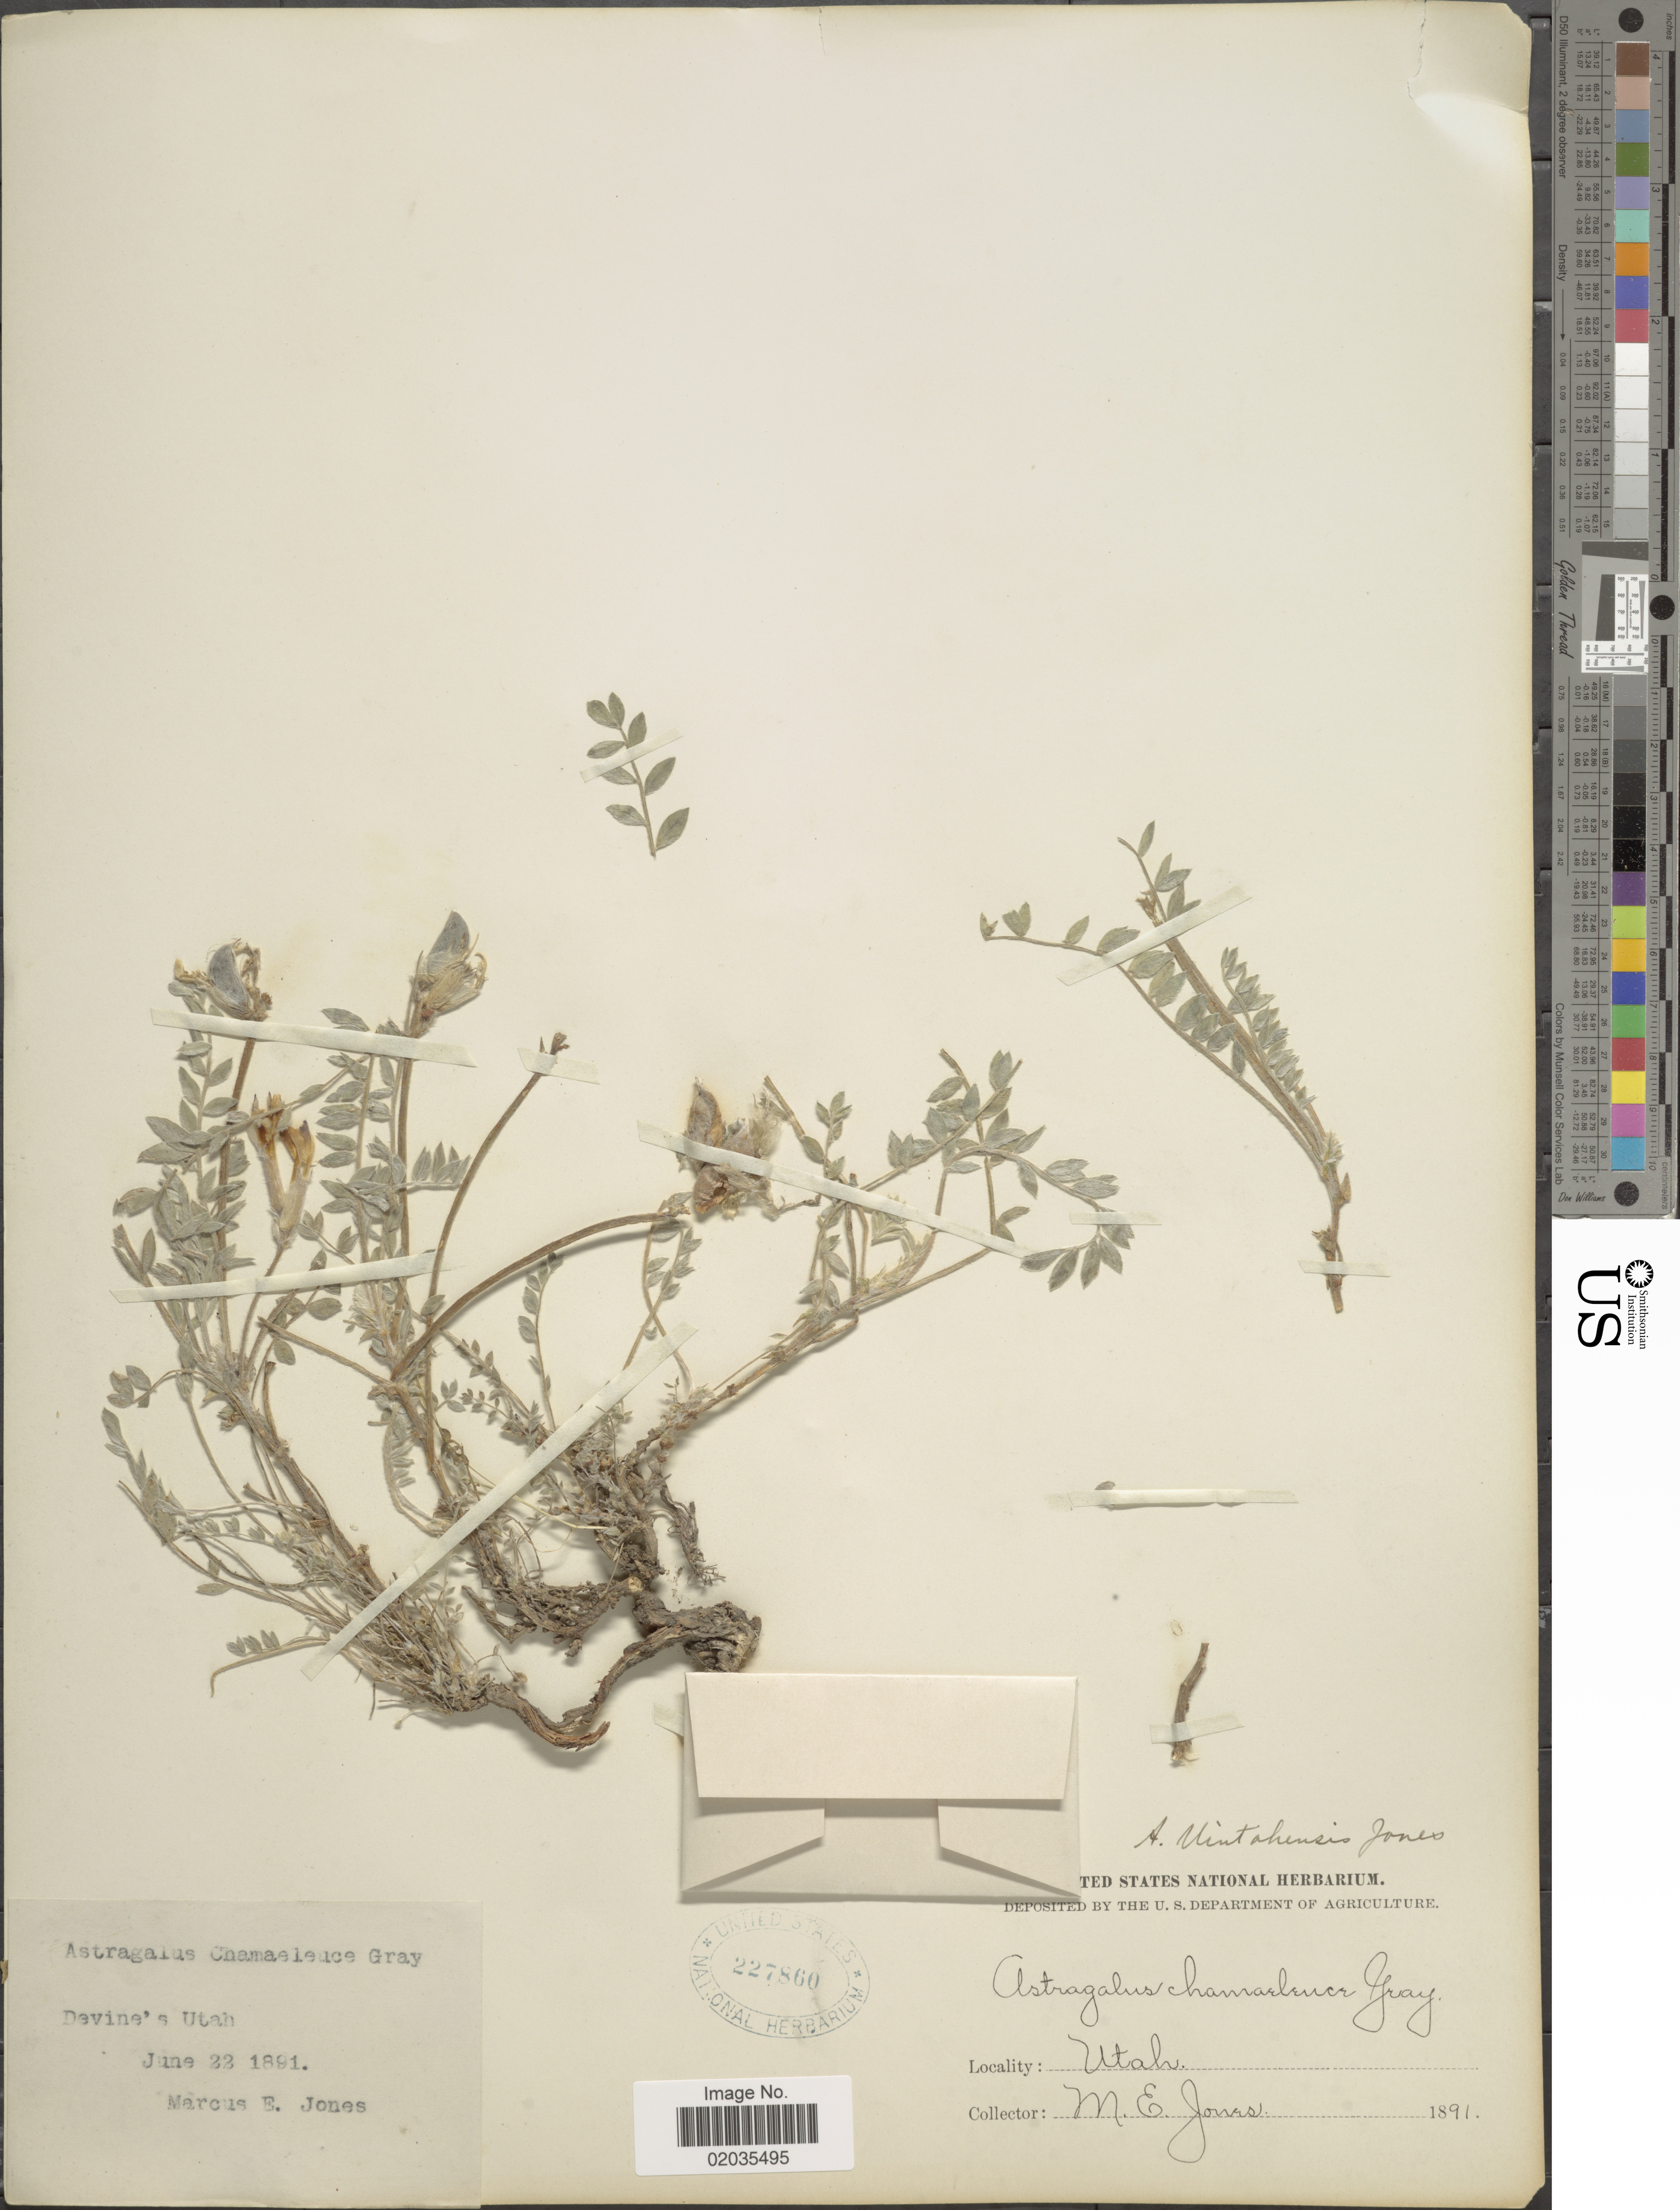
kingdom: Plantae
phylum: Tracheophyta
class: Magnoliopsida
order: Fabales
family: Fabaceae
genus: Astragalus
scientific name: Astragalus uintensis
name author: M.E. Jones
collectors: M. E. Jones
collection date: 1891-06-22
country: United States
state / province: Utah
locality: Devine's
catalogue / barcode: US 227860